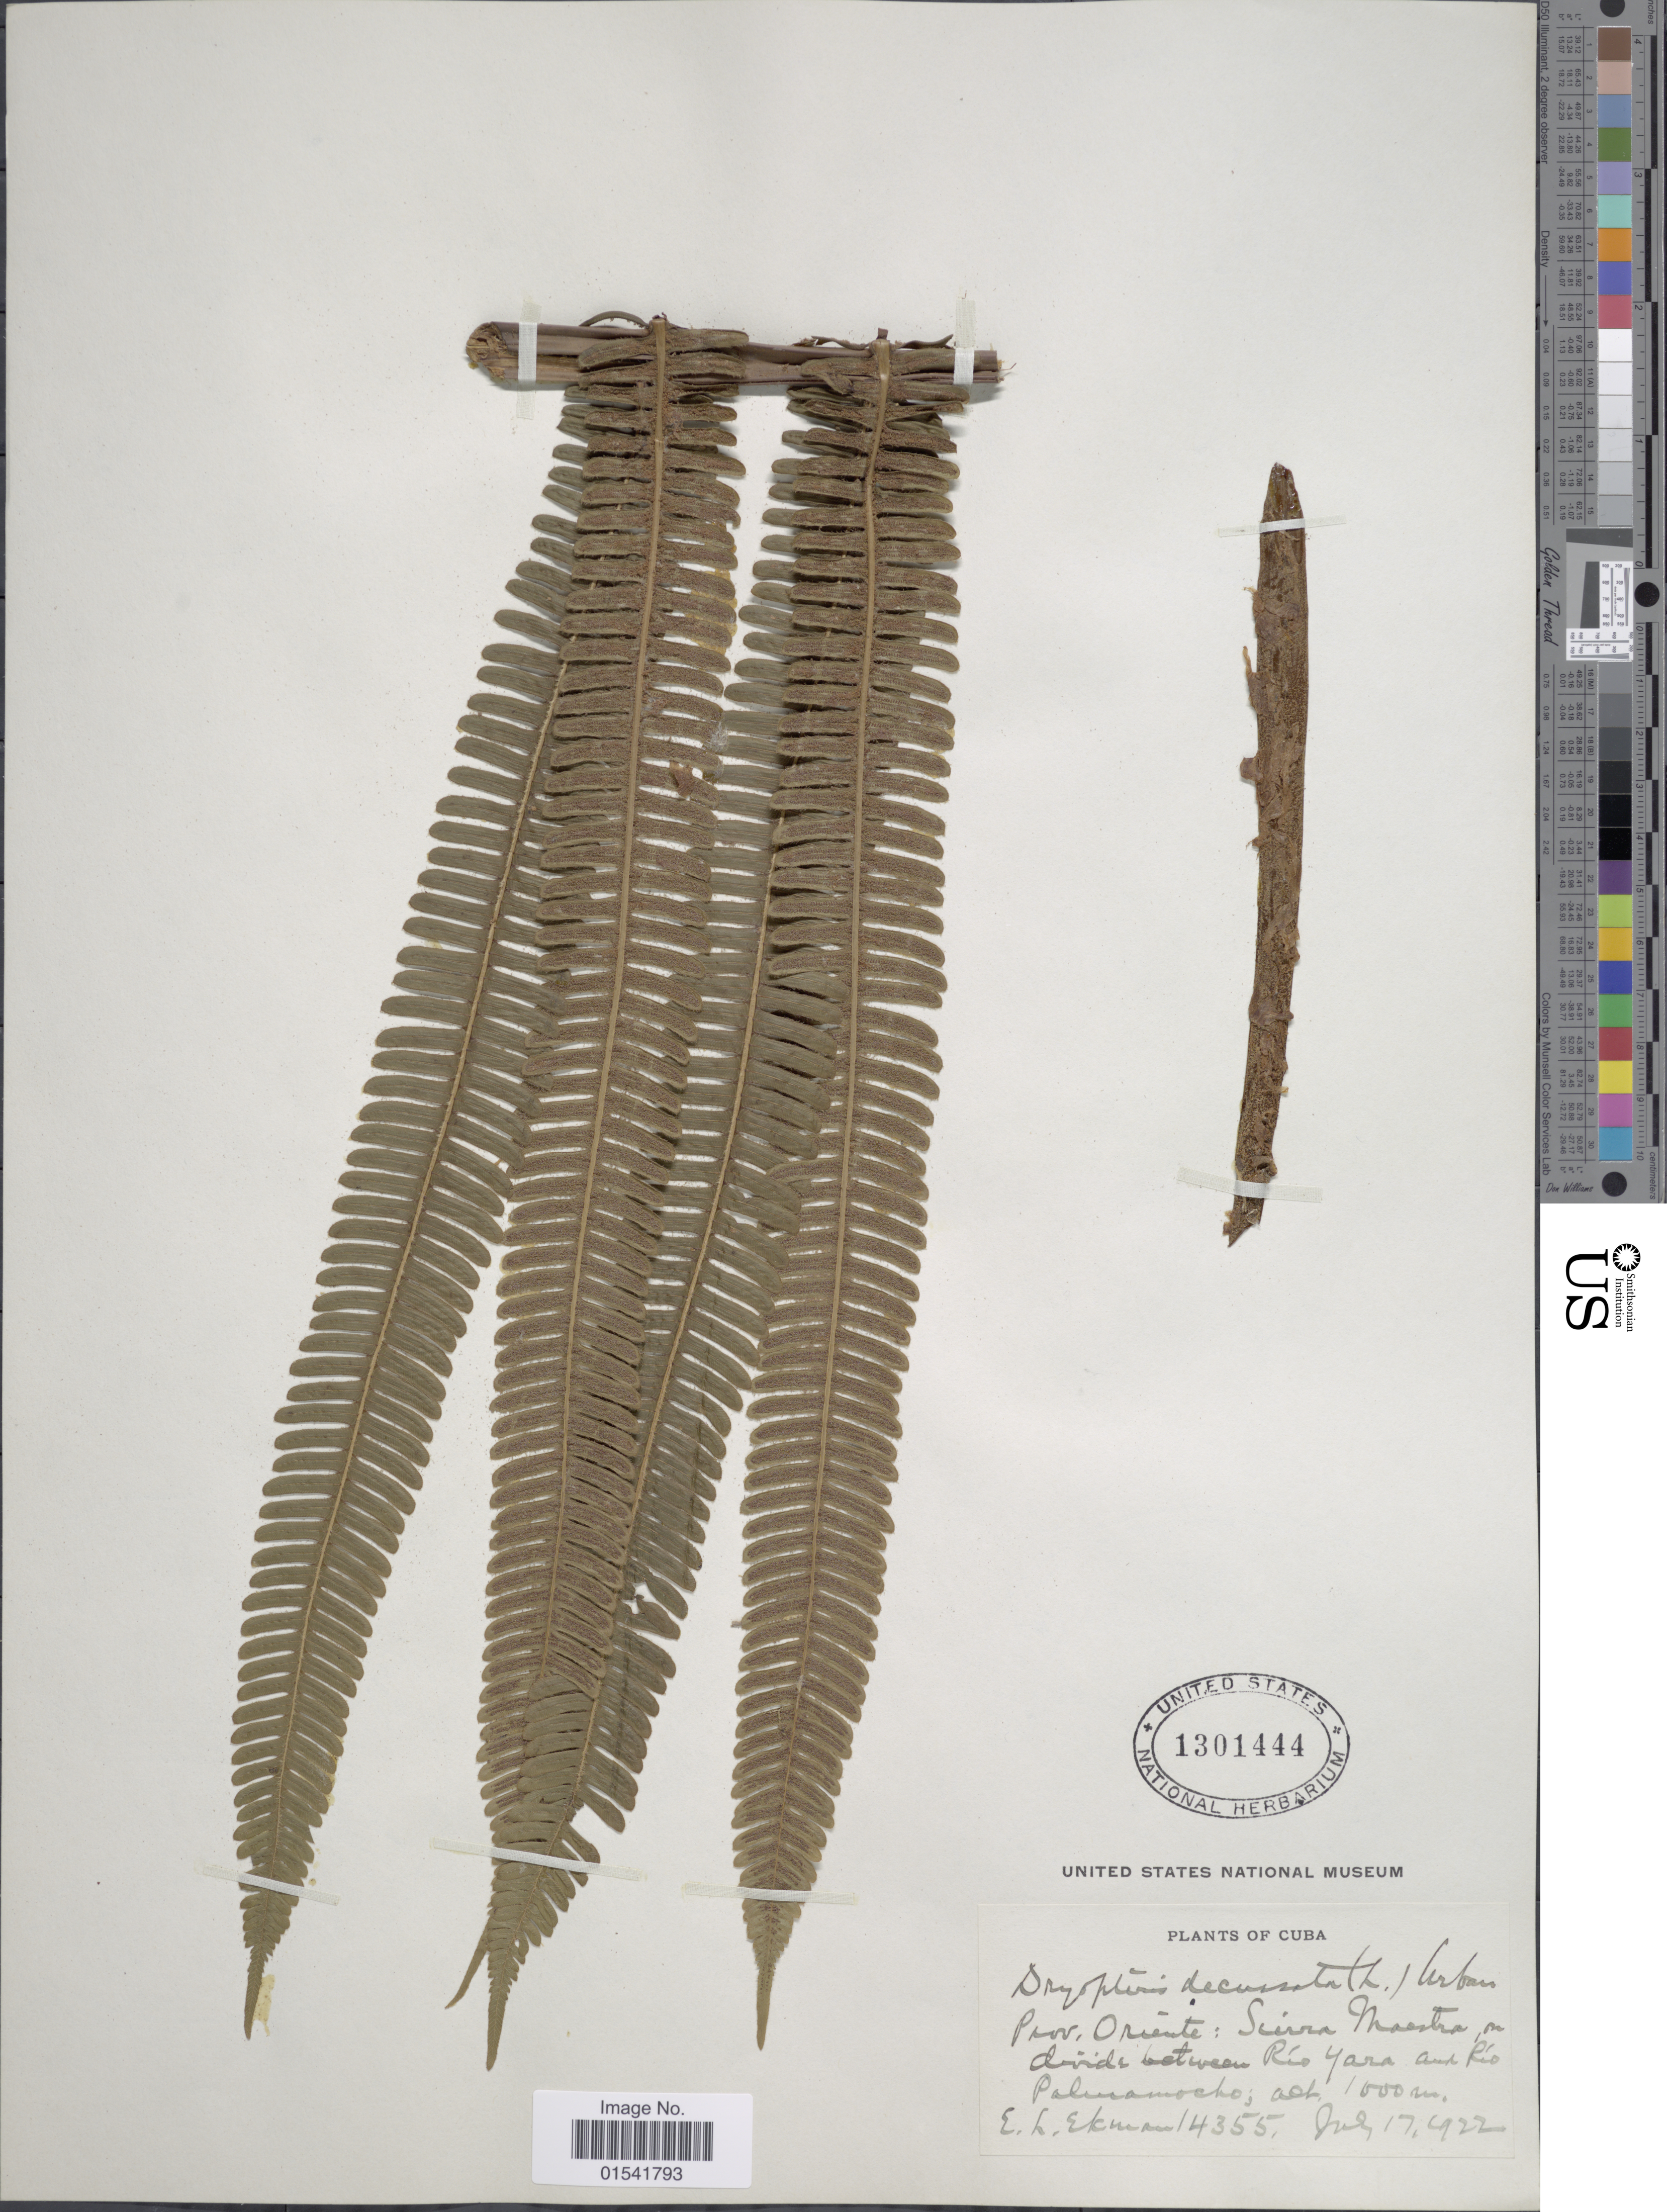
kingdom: Plantae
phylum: Tracheophyta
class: Polypodiopsida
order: Polypodiales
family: Thelypteridaceae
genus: Steiropteris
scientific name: Steiropteris decussata (L.) comb. nov., ined. 2015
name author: (L.)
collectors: E. L. Ekman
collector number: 14355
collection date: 1922-07-17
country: Cuba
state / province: Oriente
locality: Sierra Maestra, on divide between Río Yara and Río Palmamocho (Palma Mocha).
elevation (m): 1000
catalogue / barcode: US 1301444